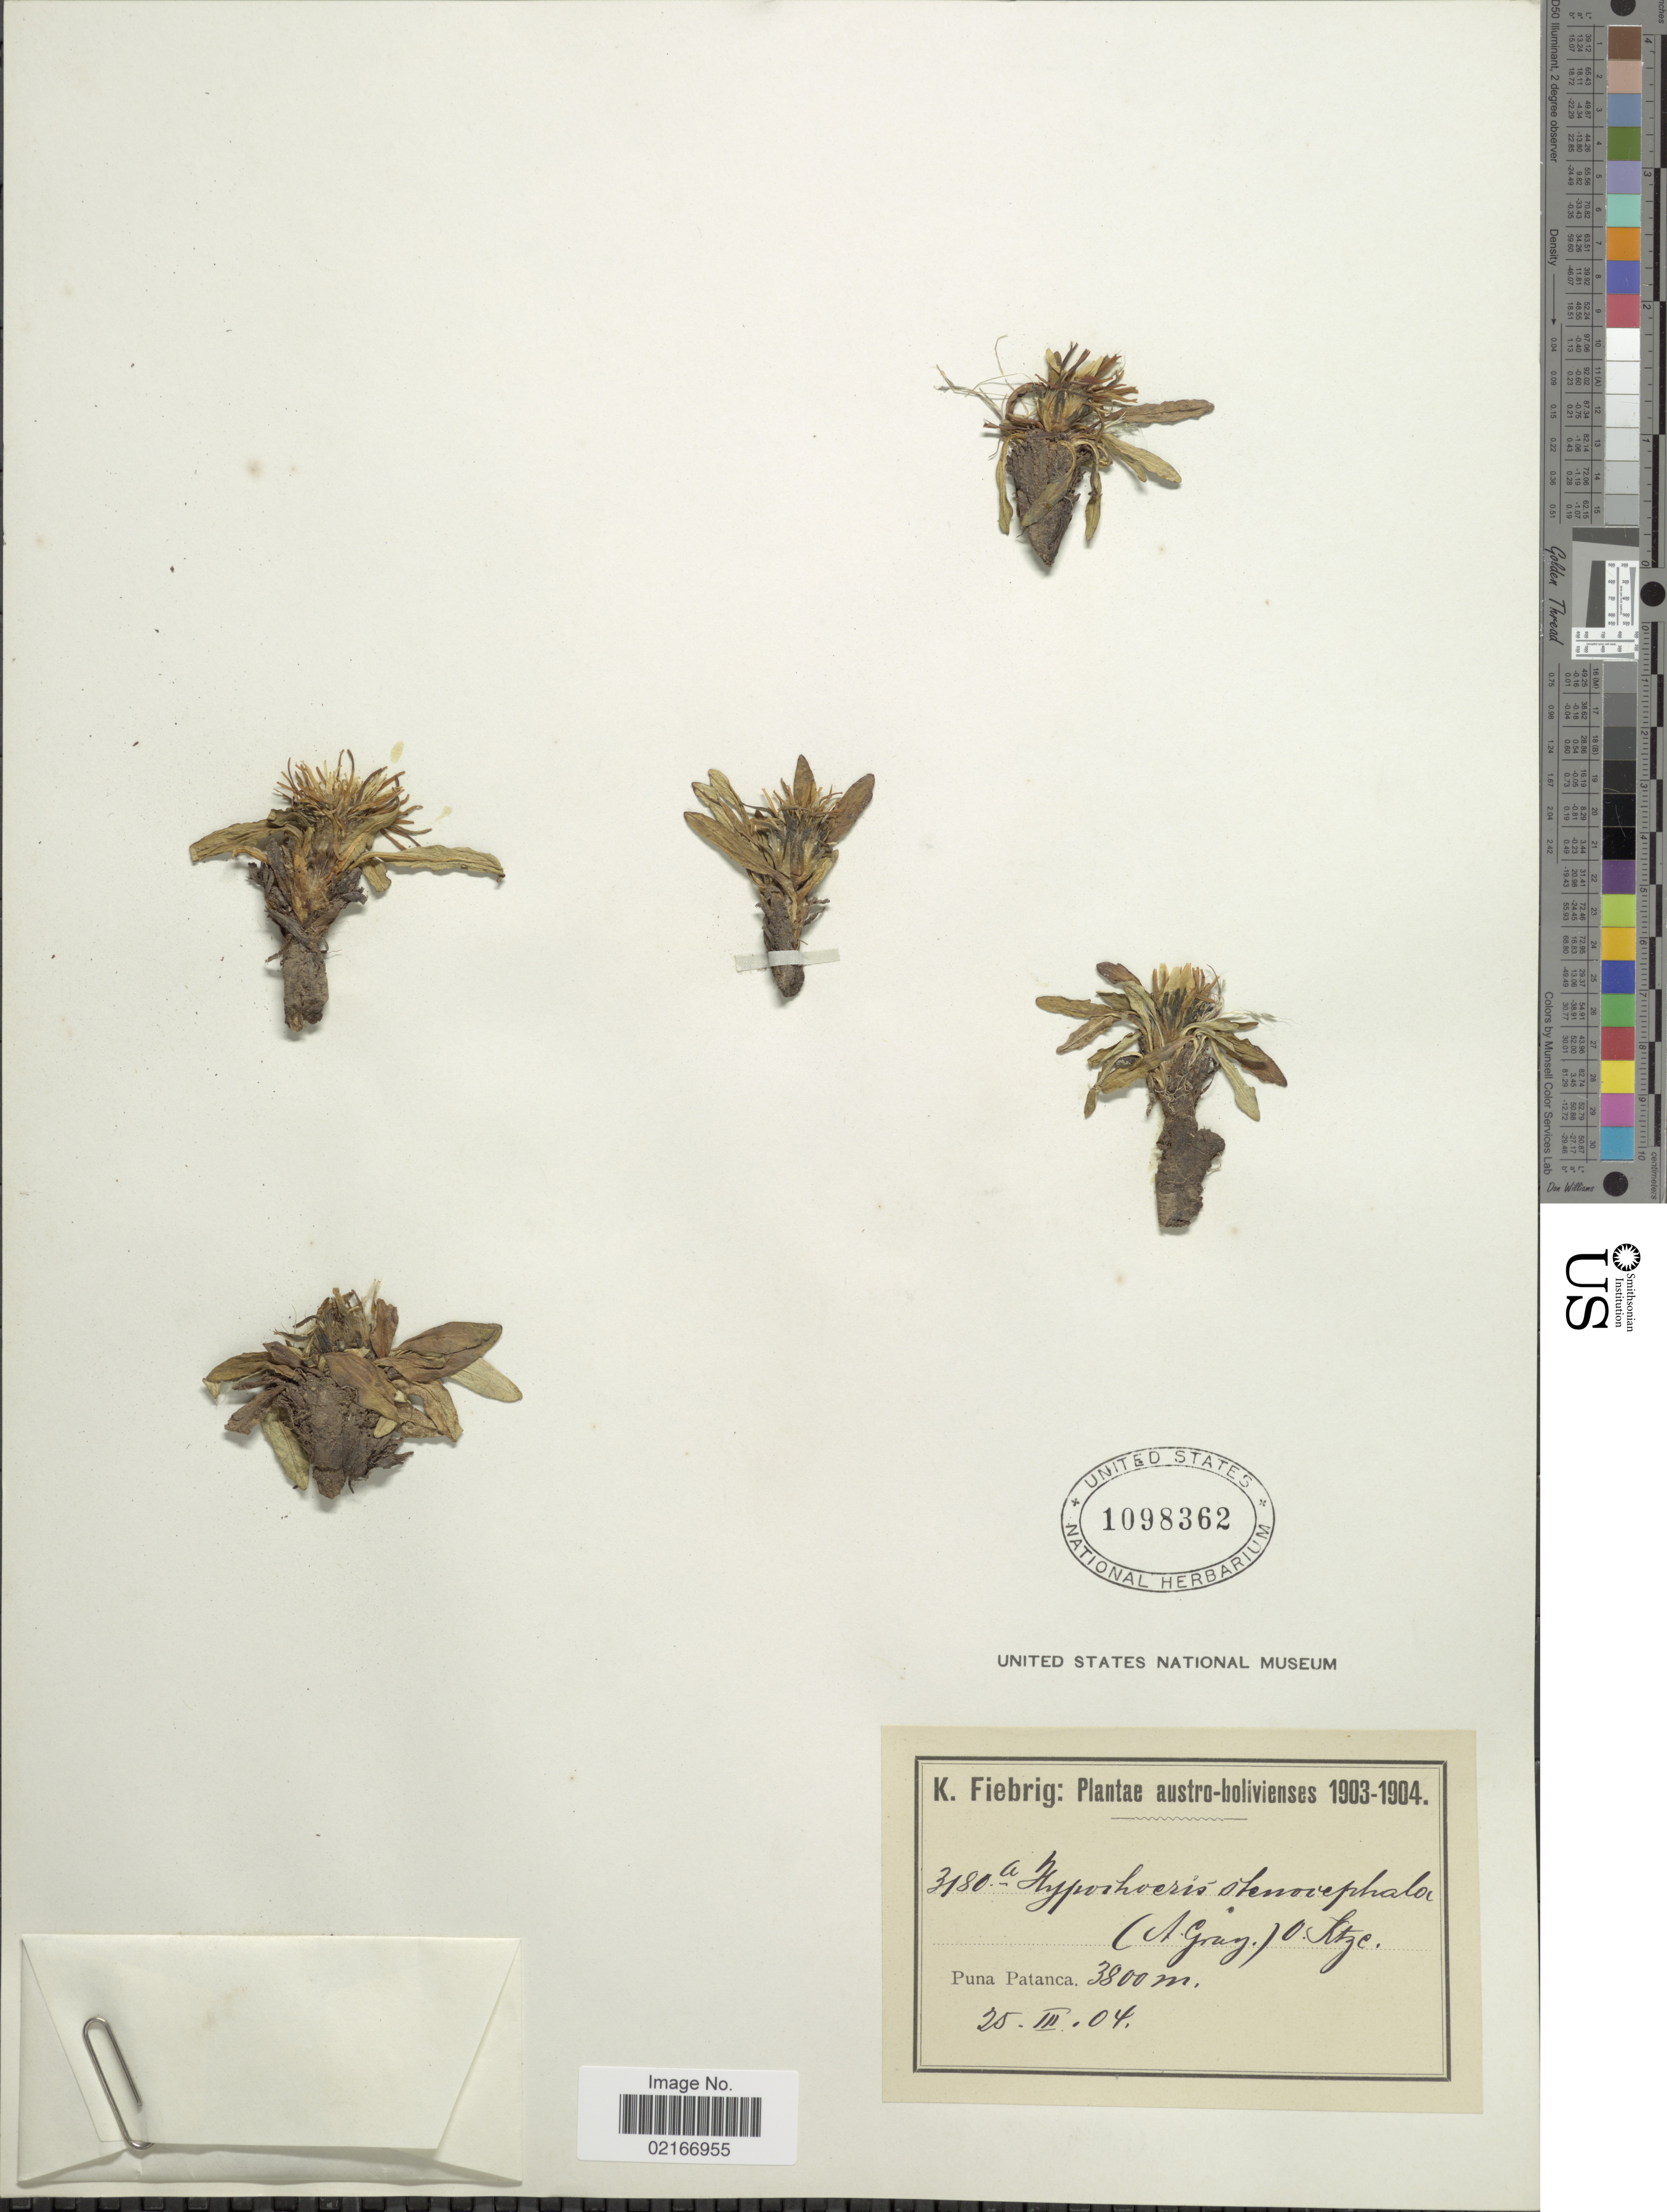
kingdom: Plantae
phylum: Tracheophyta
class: Magnoliopsida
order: Asterales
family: Asteraceae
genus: Hypochaeris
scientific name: Hypochaeris taraxacoides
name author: Ball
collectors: K. Fiebrig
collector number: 3180a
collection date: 1904-03-25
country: Bolivia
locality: Puna Patanca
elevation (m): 3800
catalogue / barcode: US 1098362